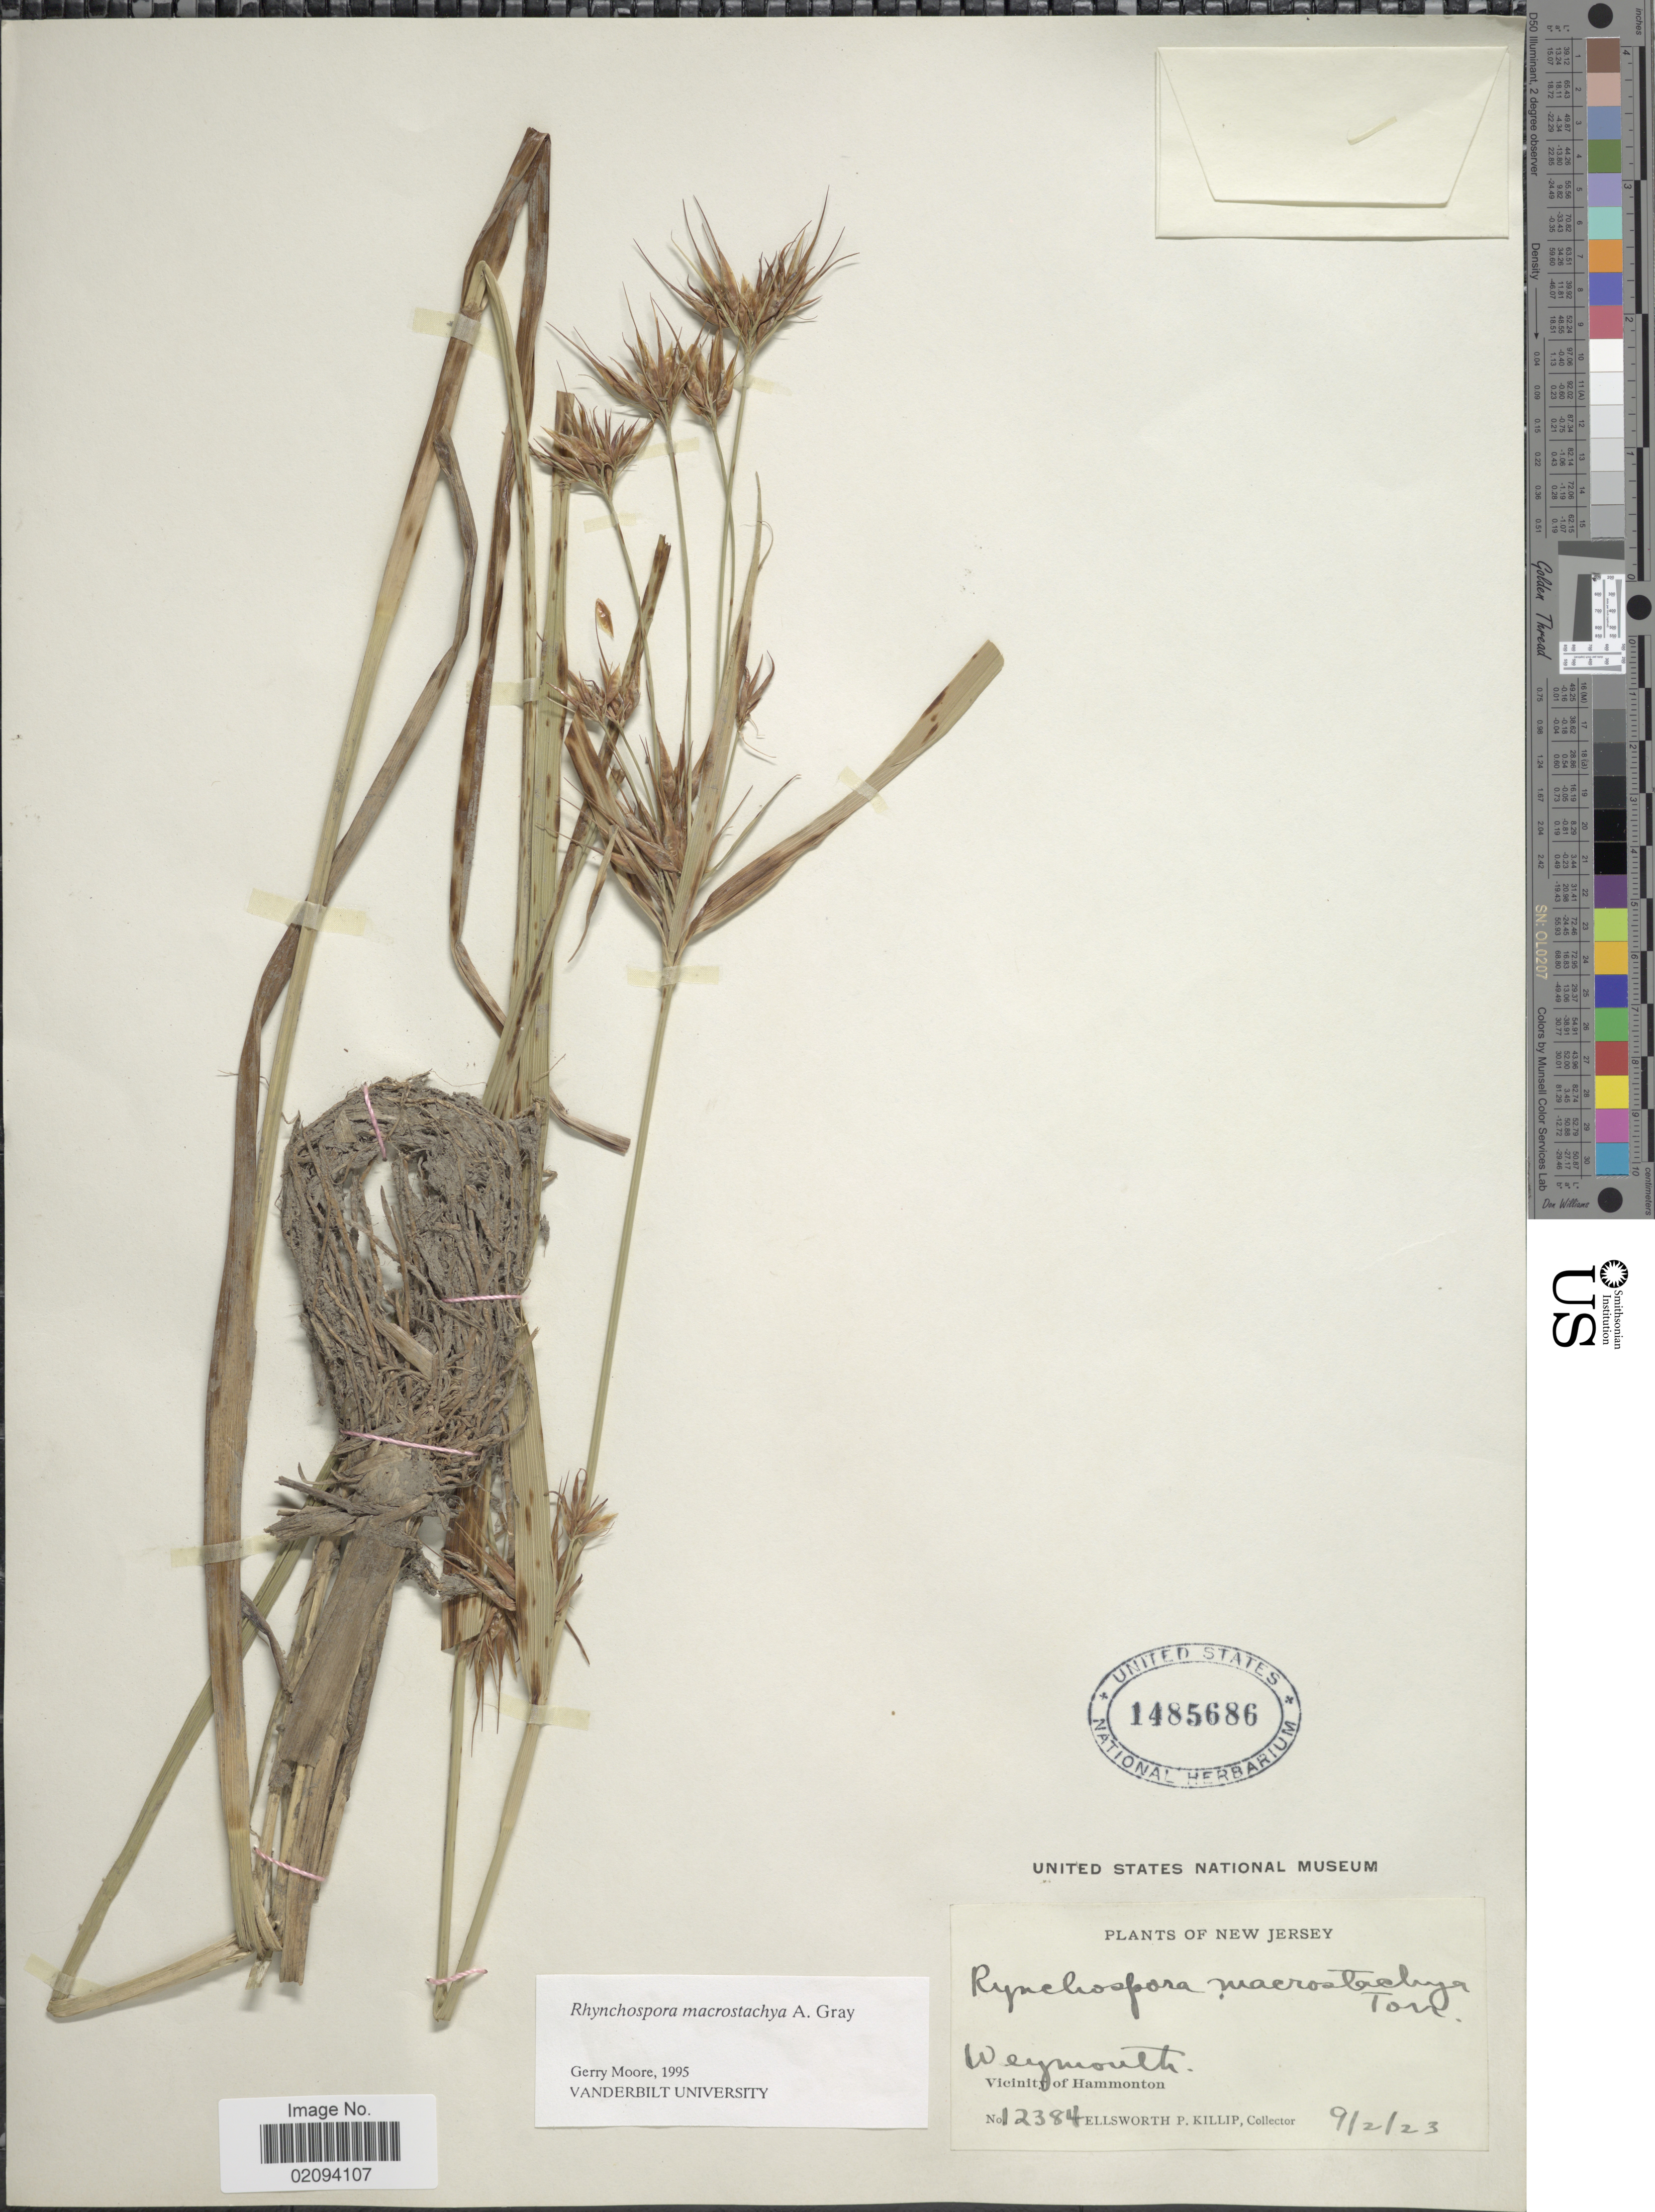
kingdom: Plantae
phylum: Tracheophyta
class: Liliopsida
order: Poales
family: Cyperaceae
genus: Rhynchospora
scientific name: Rhynchospora macrostachya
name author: Torr. ex A. Gray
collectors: E. P. Killip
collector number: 12384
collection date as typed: Transcribed d/m/y: 2/9/23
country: United States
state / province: New Jersey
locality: Weymouth. Vicinity of Hammonton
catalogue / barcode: US 1485686